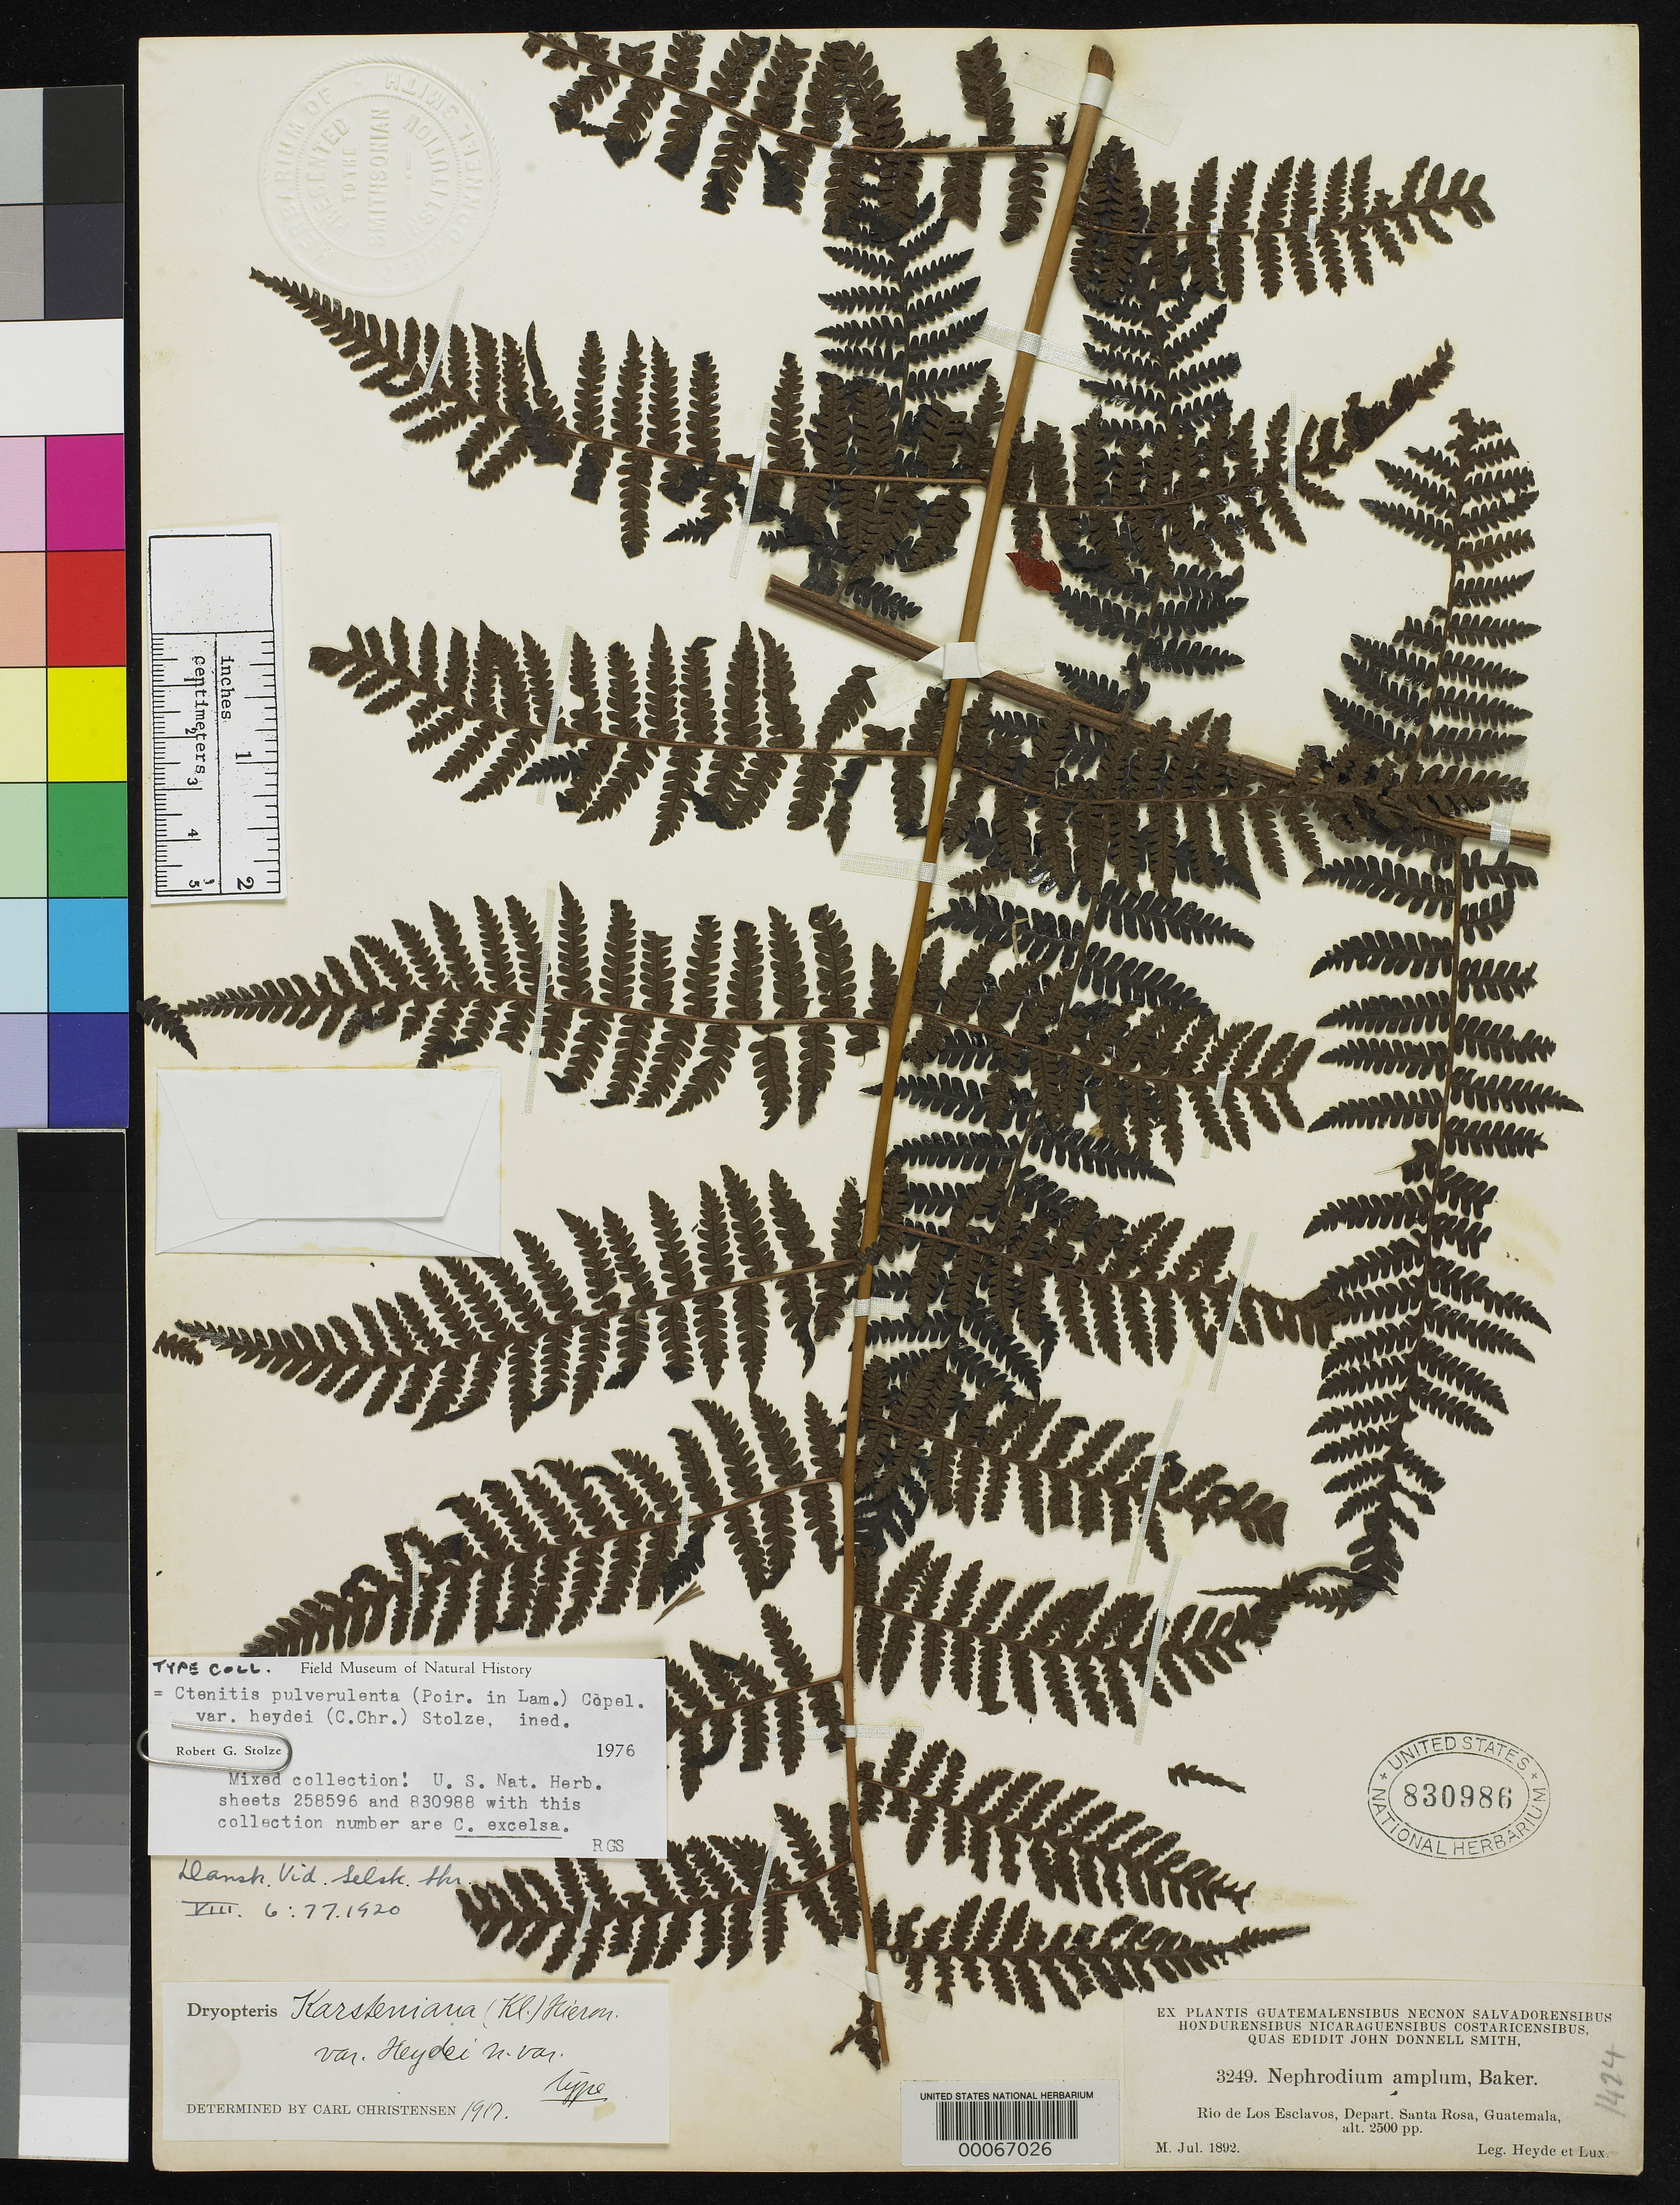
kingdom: Plantae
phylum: Tracheophyta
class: Polypodiopsida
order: Polypodiales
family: Dryopteridaceae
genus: Dryopteris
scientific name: Dryopteris karsteniana var. heydei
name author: C. Chr.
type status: Type Collection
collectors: E. T. Heyde & E. Lux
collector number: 3249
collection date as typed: Jul 1892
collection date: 1892-07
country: Guatemala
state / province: Santa Rosa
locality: Rio de Los Esclavos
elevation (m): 762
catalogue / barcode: US 830986